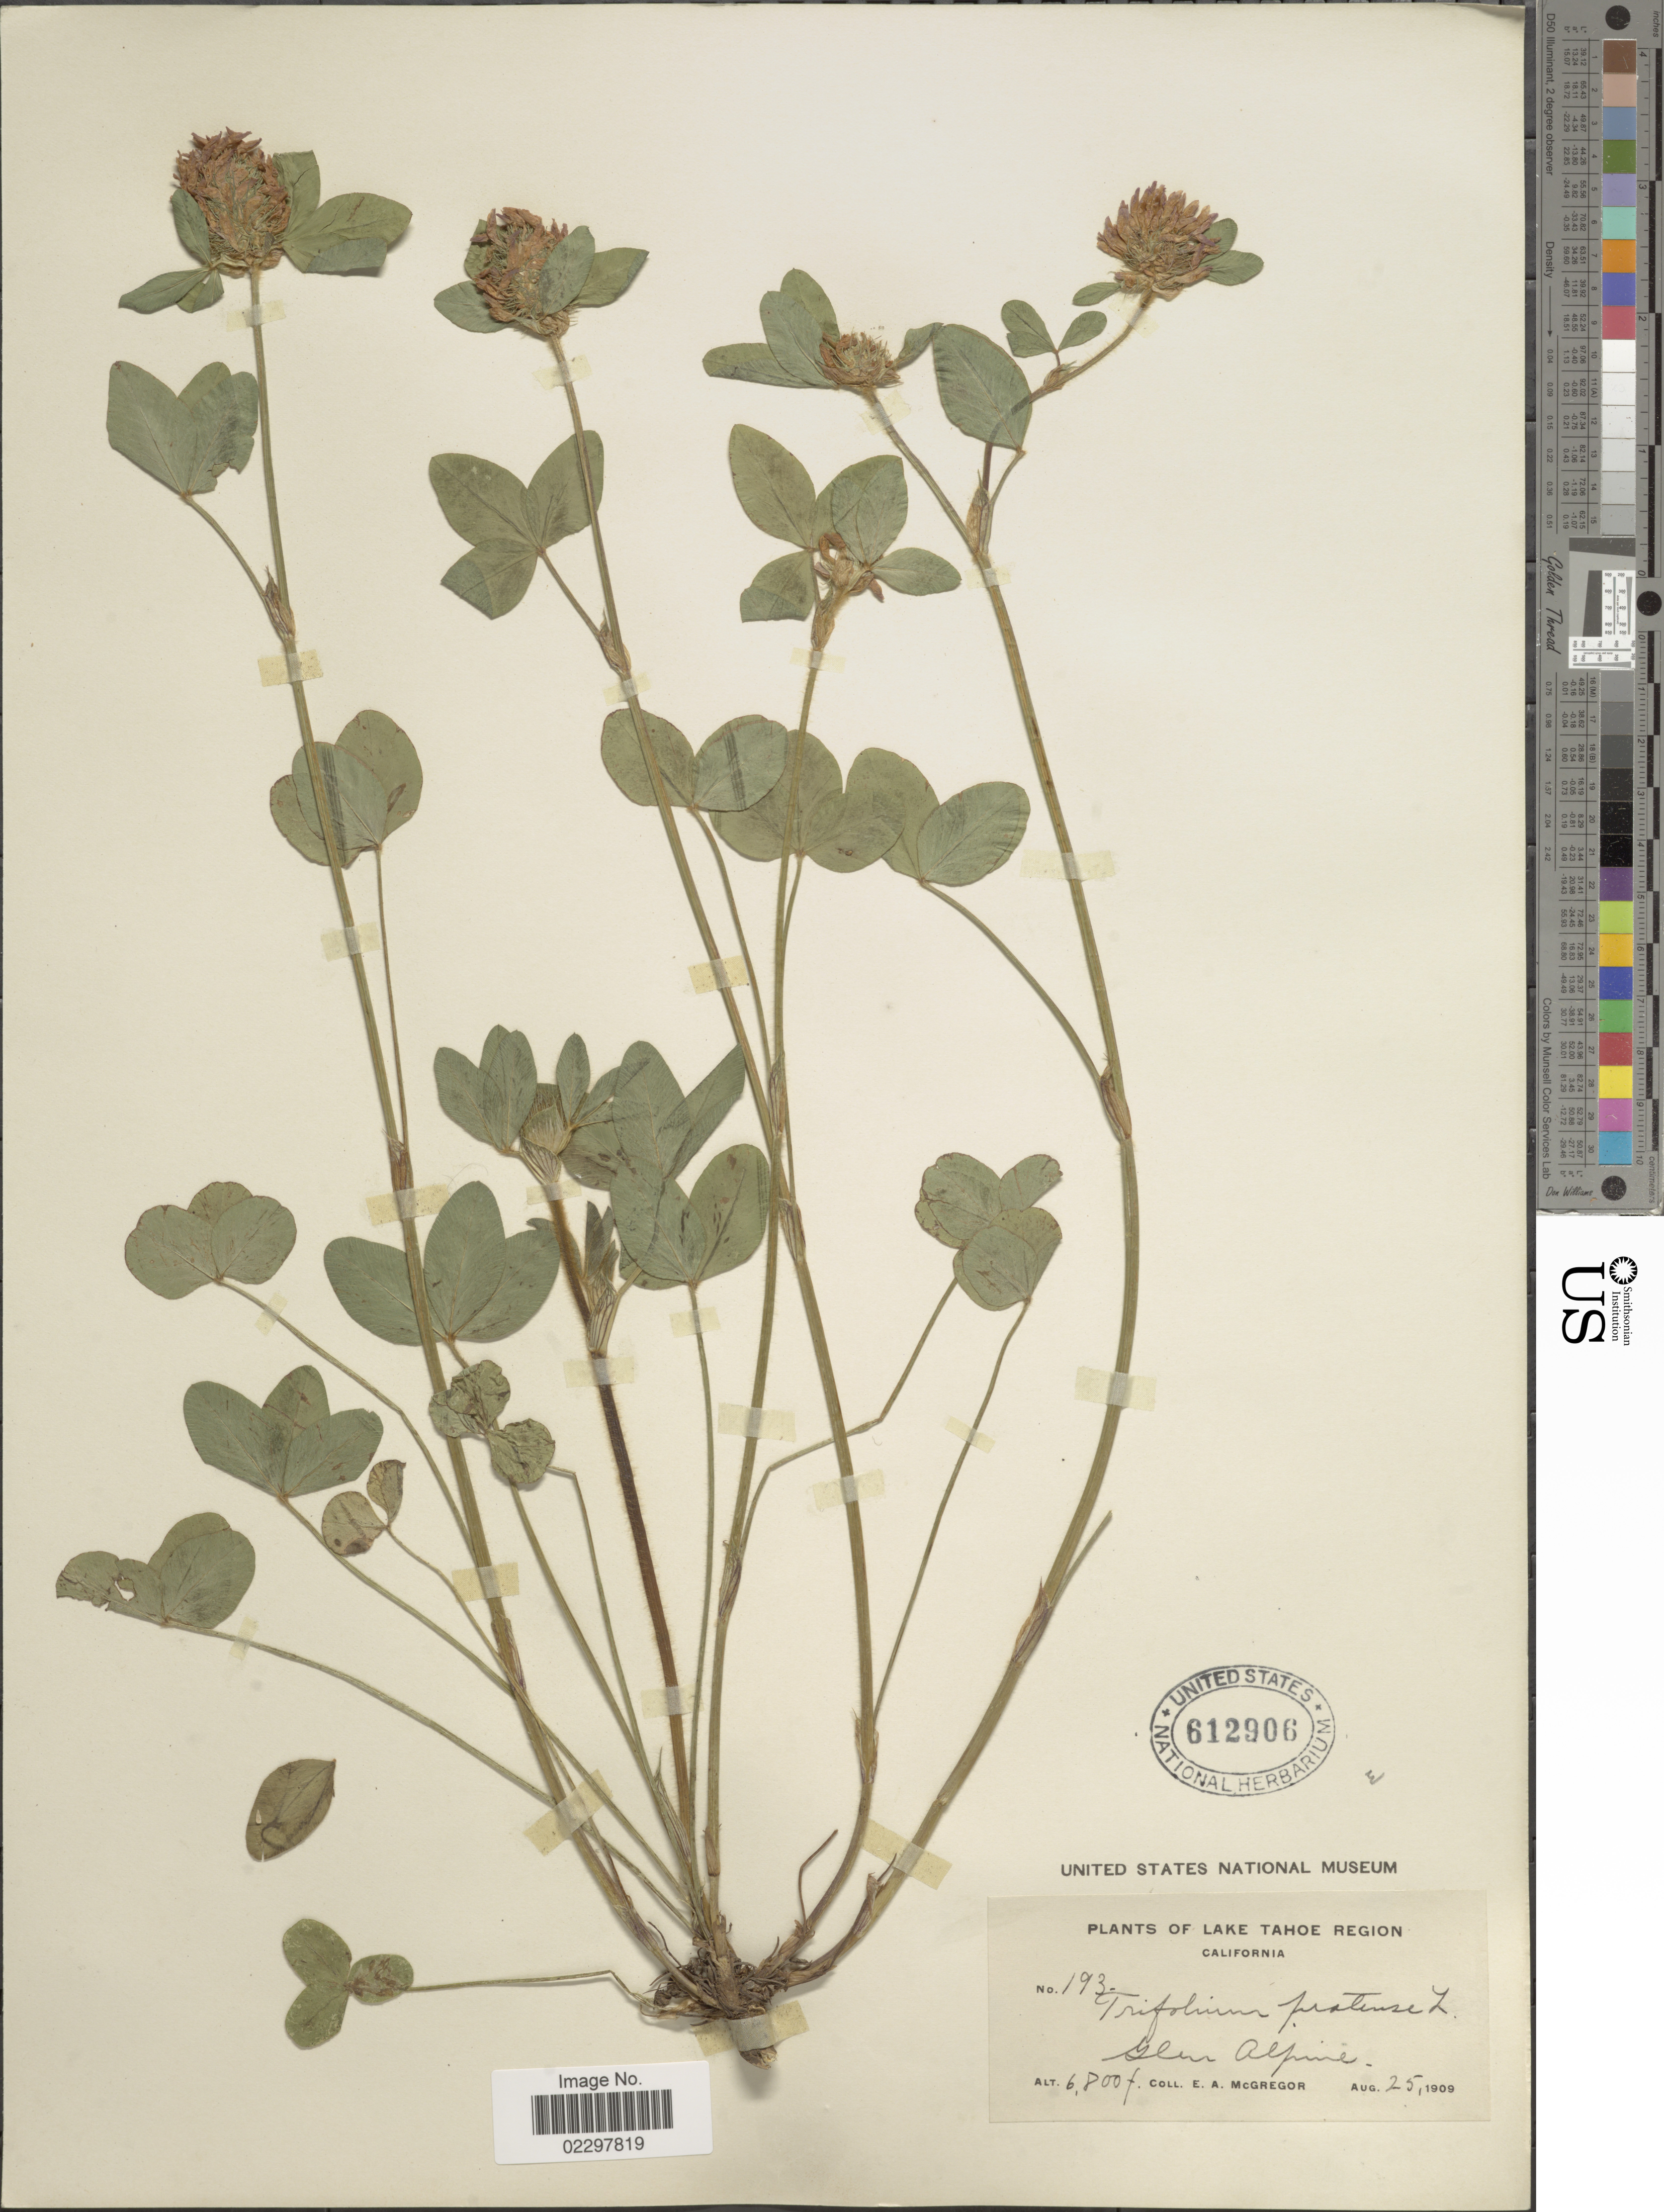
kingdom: Plantae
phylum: Tracheophyta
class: Magnoliopsida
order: Fabales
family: Fabaceae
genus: Trifolium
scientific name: Trifolium pratense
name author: L.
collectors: E. A. McGregor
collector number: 193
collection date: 1909-04-25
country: United States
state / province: California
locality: Lake Tahoe Region, Glenn Alpine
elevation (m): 2073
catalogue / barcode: US 612906